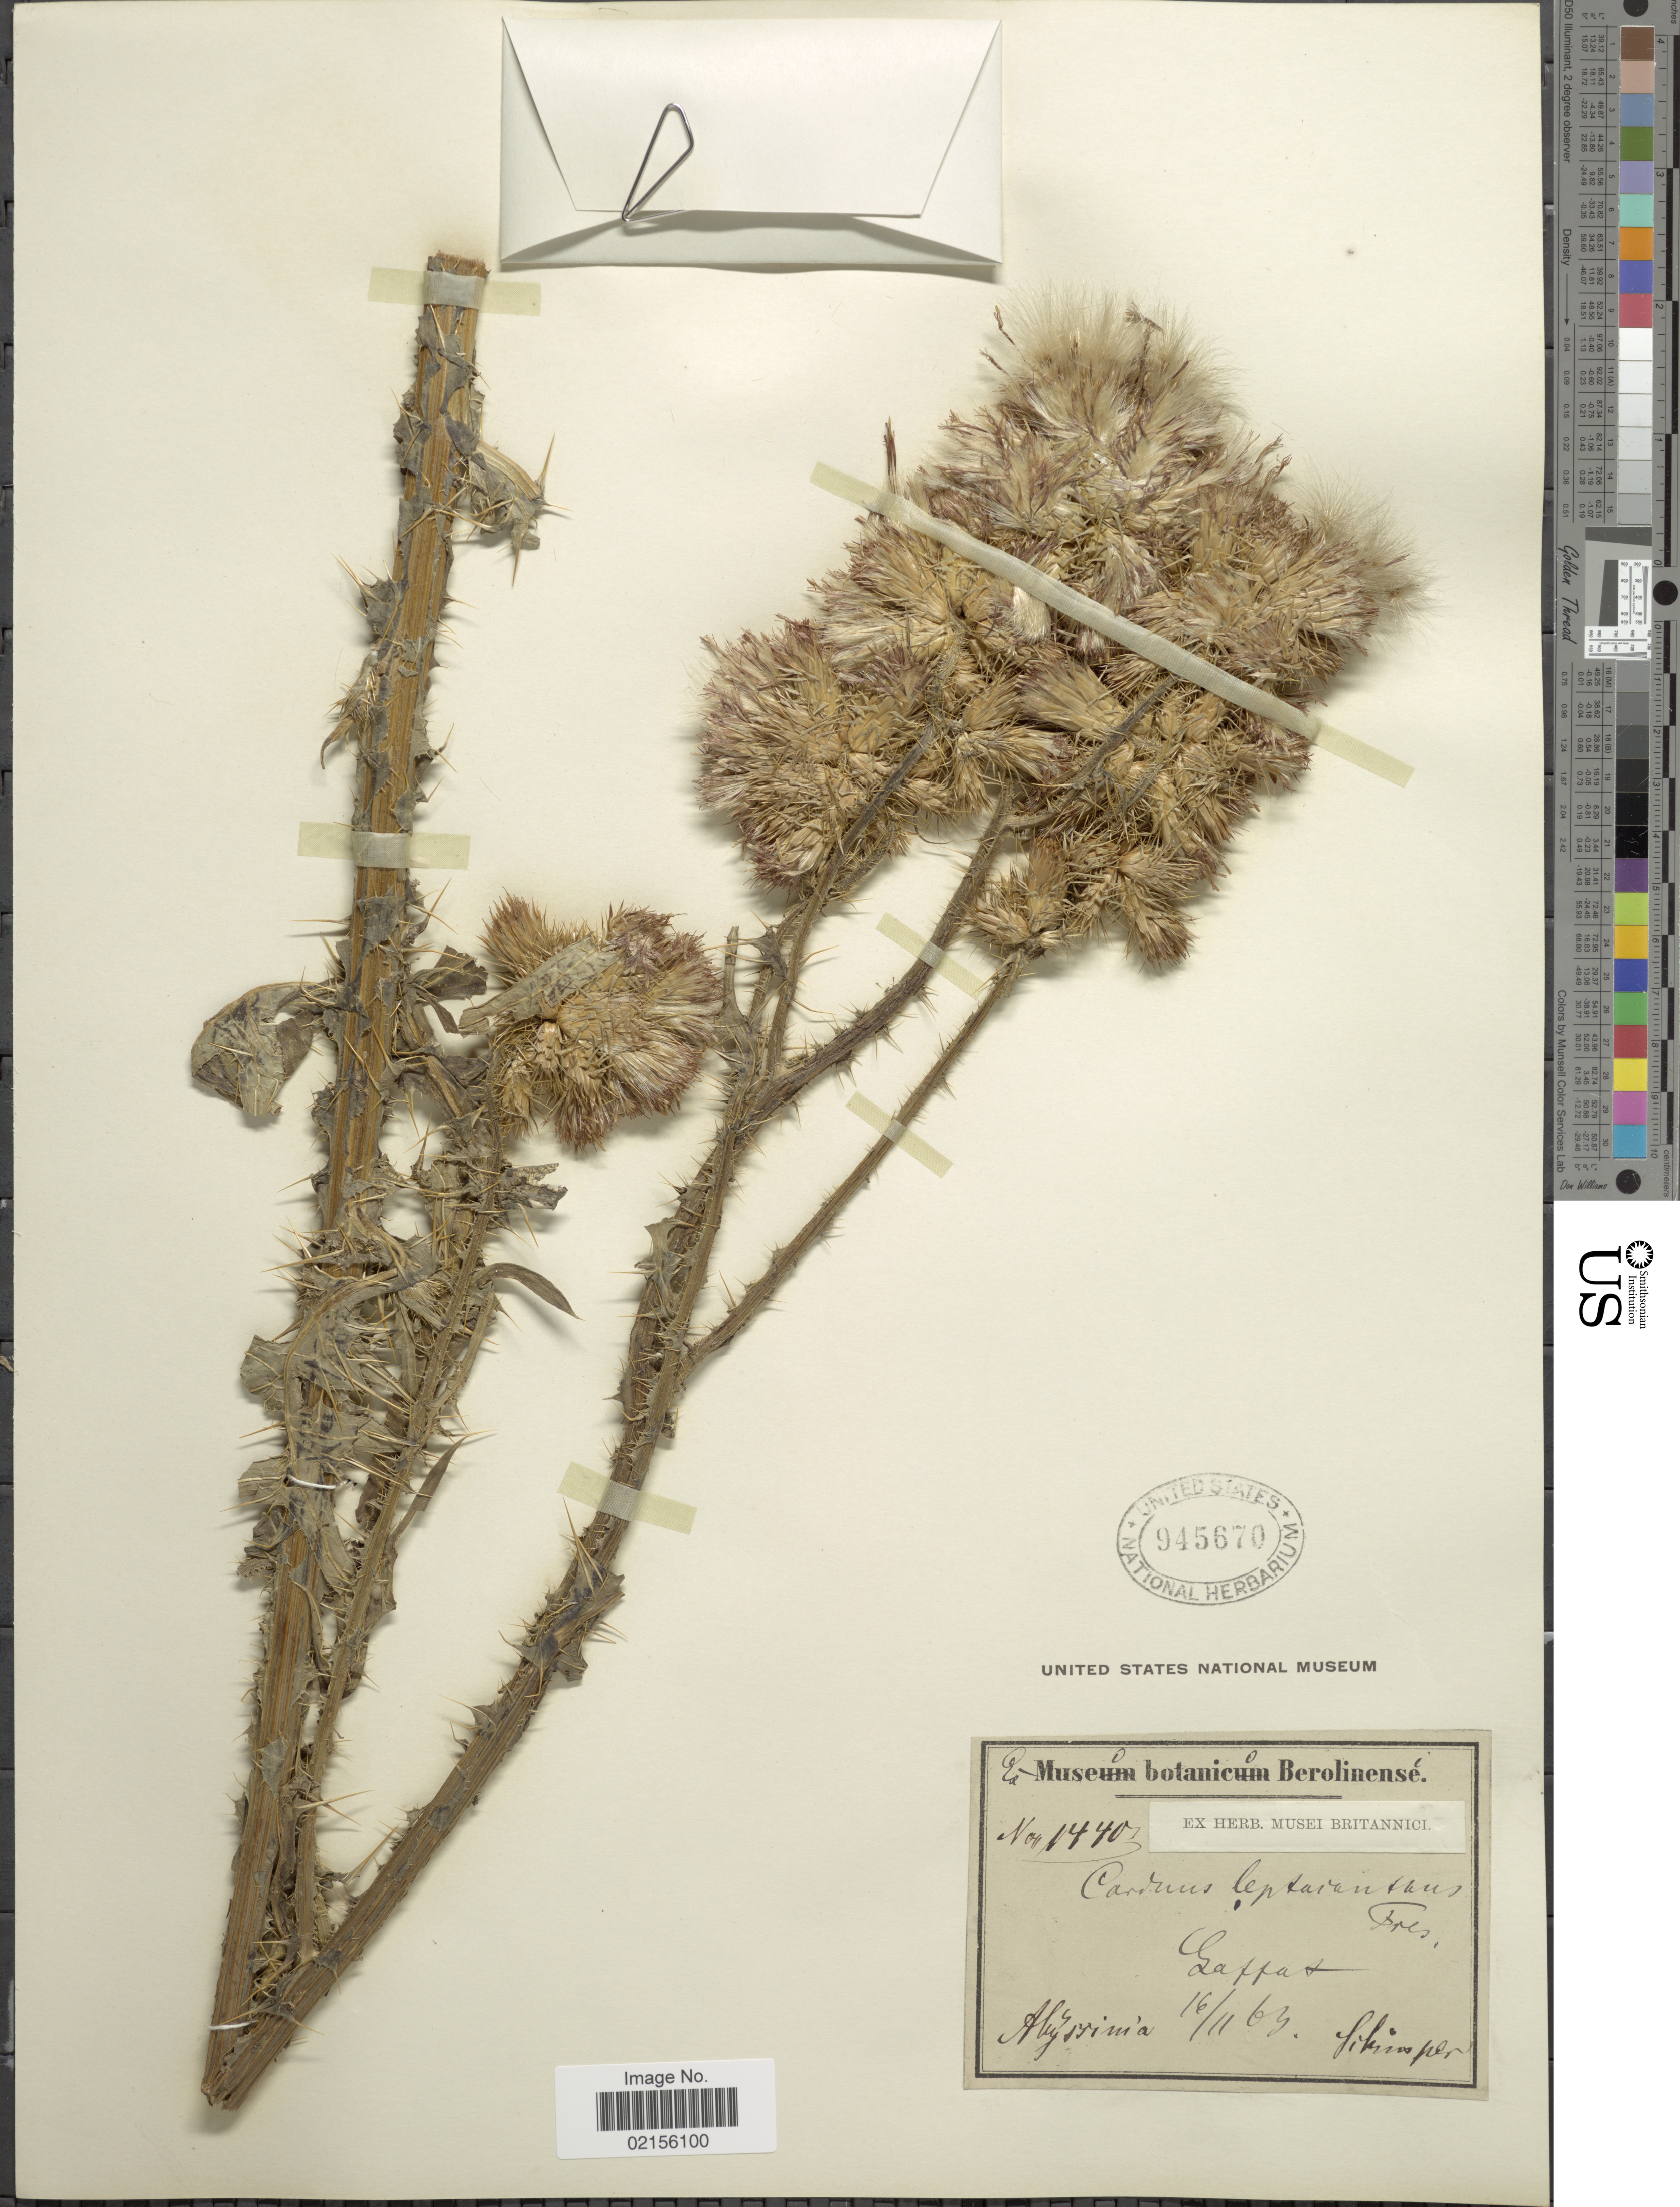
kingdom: Plantae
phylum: Tracheophyta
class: Magnoliopsida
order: Asterales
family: Asteraceae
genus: Carduus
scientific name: Carduus leptocanthus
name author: Fresen.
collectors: -. Schimper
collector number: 1440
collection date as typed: Transcribed d/m/y: 16/11/63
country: Eritrea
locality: Saffat, Abyssinia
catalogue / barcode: US 945670